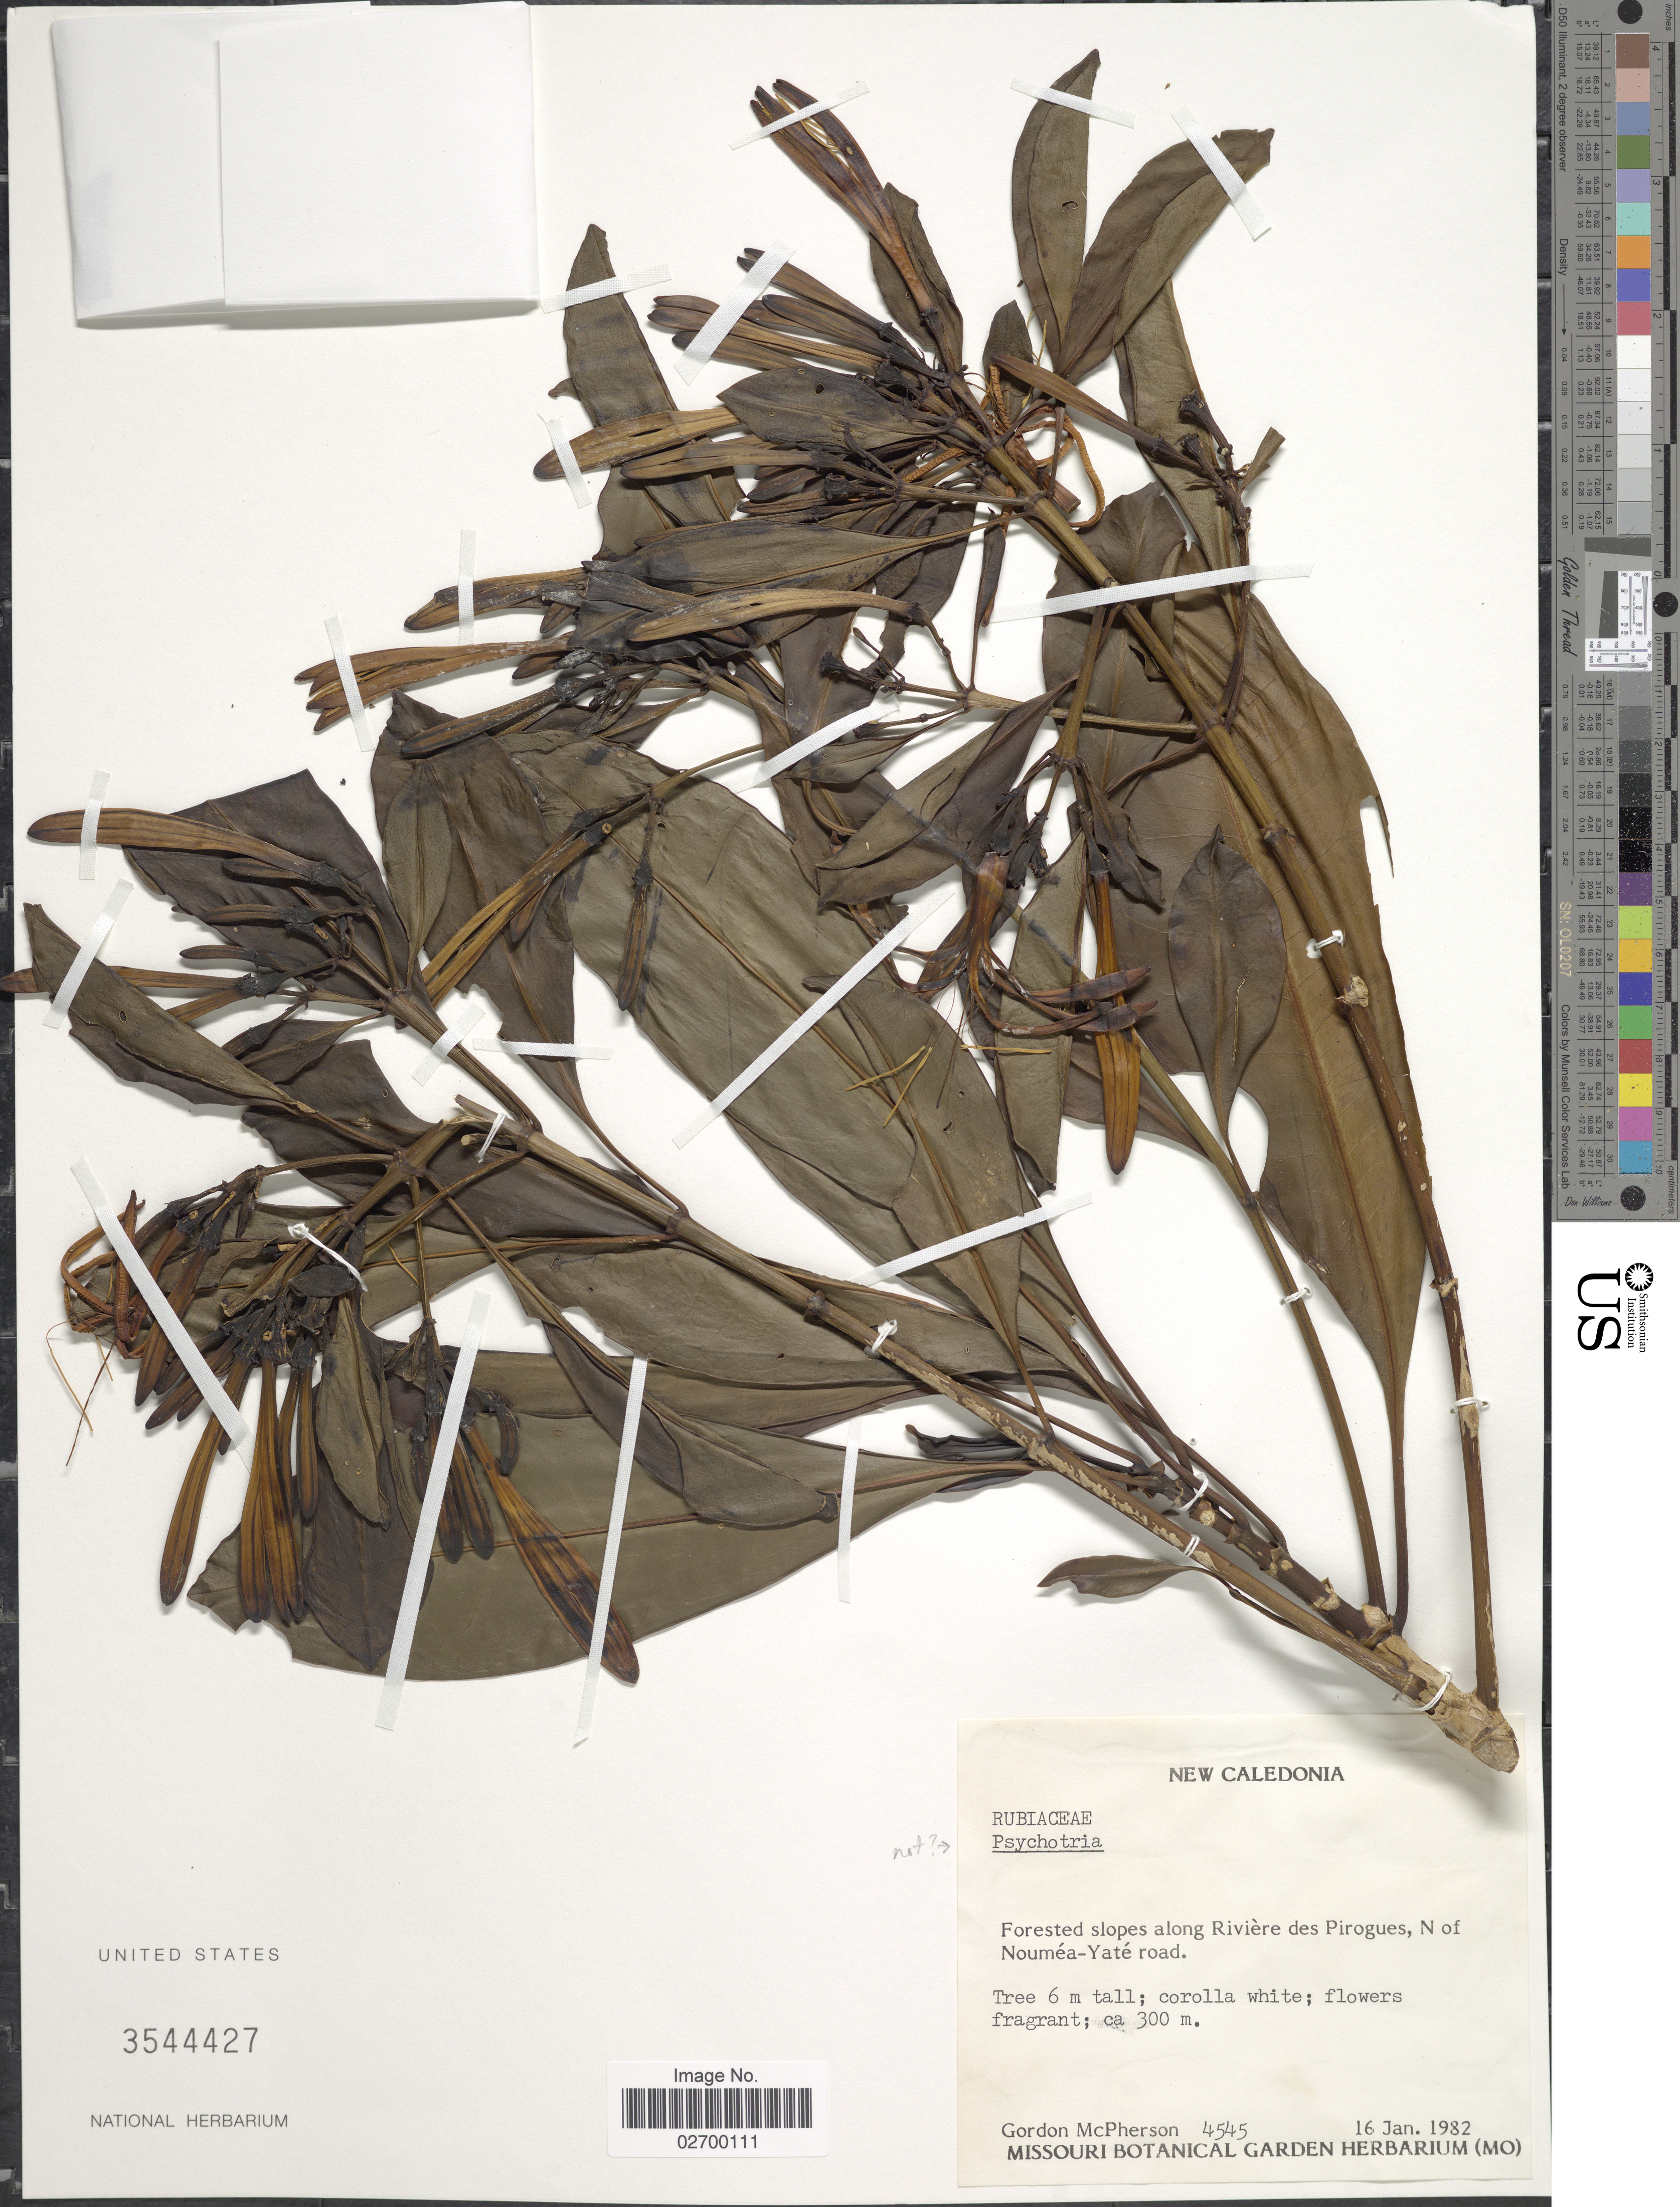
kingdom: Plantae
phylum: Tracheophyta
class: Magnoliopsida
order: Gentianales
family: Rubiaceae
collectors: G. McPherson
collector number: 4545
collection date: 1982-01-16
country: New Caledonia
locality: Forested slopes along Riviere des Pirogues, N of Noumea-Yate road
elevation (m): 300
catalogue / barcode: US 3544427